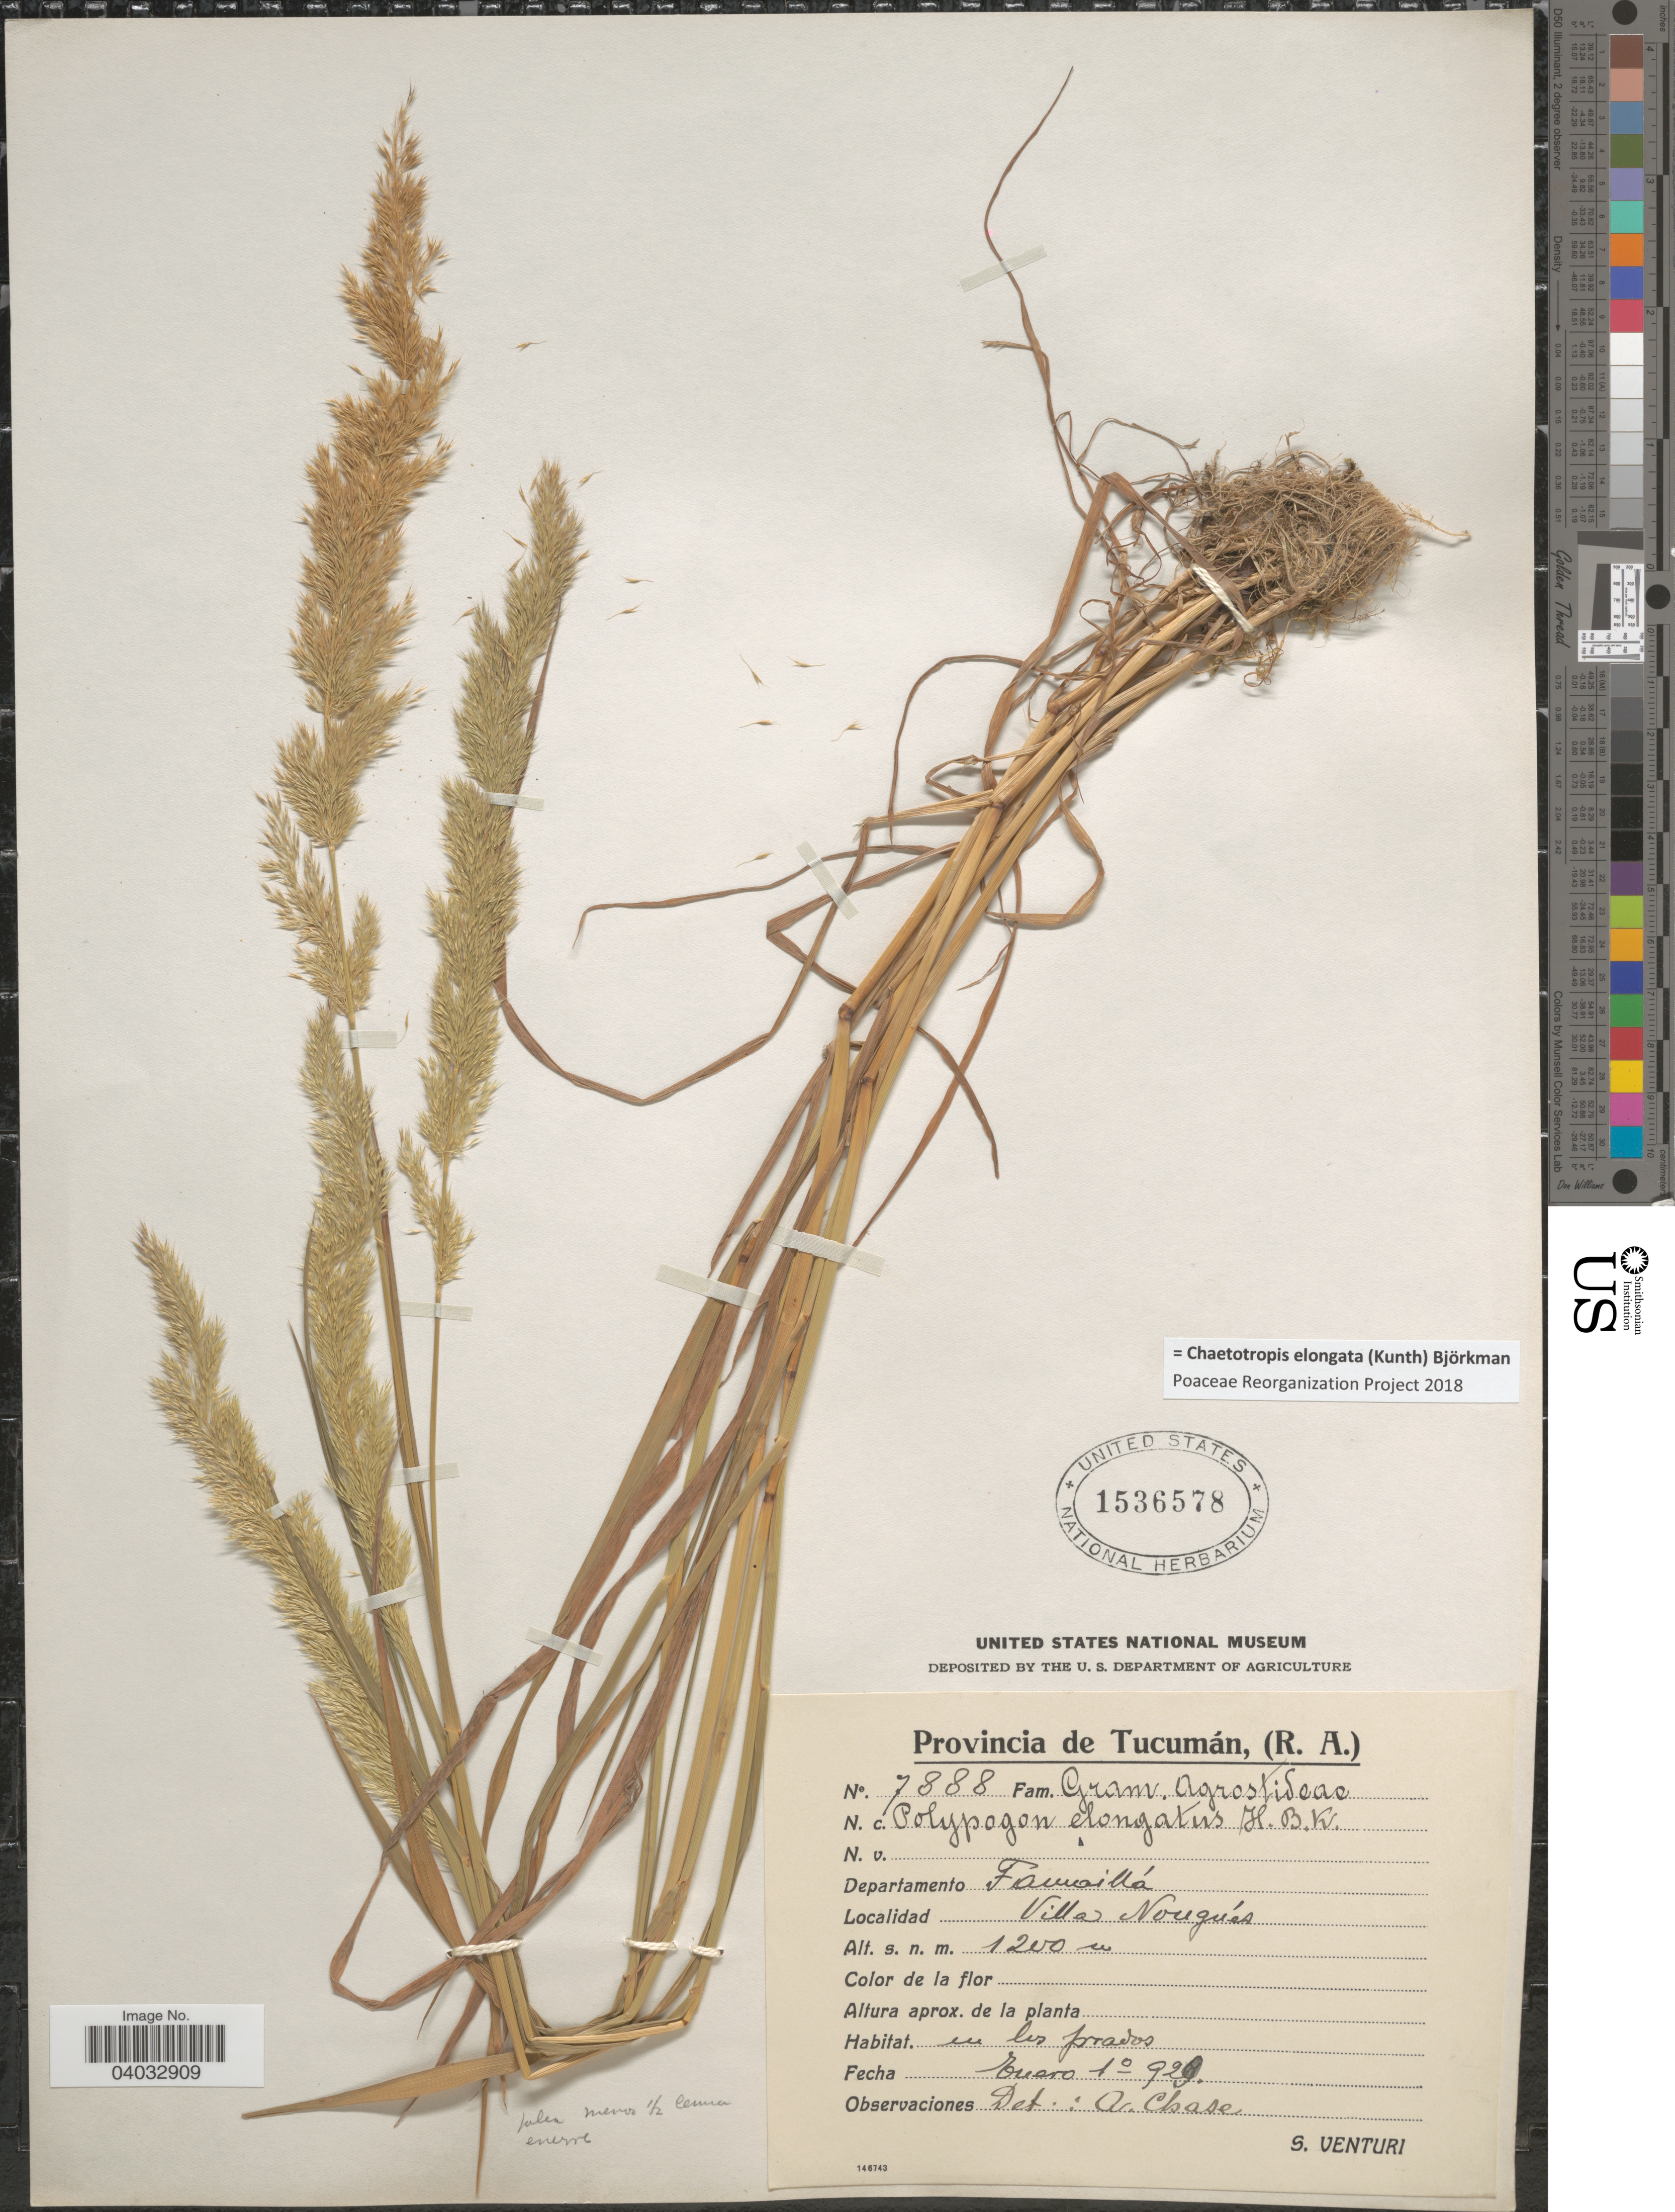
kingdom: Plantae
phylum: Tracheophyta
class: Liliopsida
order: Poales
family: Poaceae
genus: Chaetotropis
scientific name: Chaetotropis elongata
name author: (Kunth) Björkman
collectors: S. Venturi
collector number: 7888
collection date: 1929-01-10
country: Argentina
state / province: Tucuman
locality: Departamento Famaillá. Villa Nougués.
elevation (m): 1200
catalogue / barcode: US 1536578